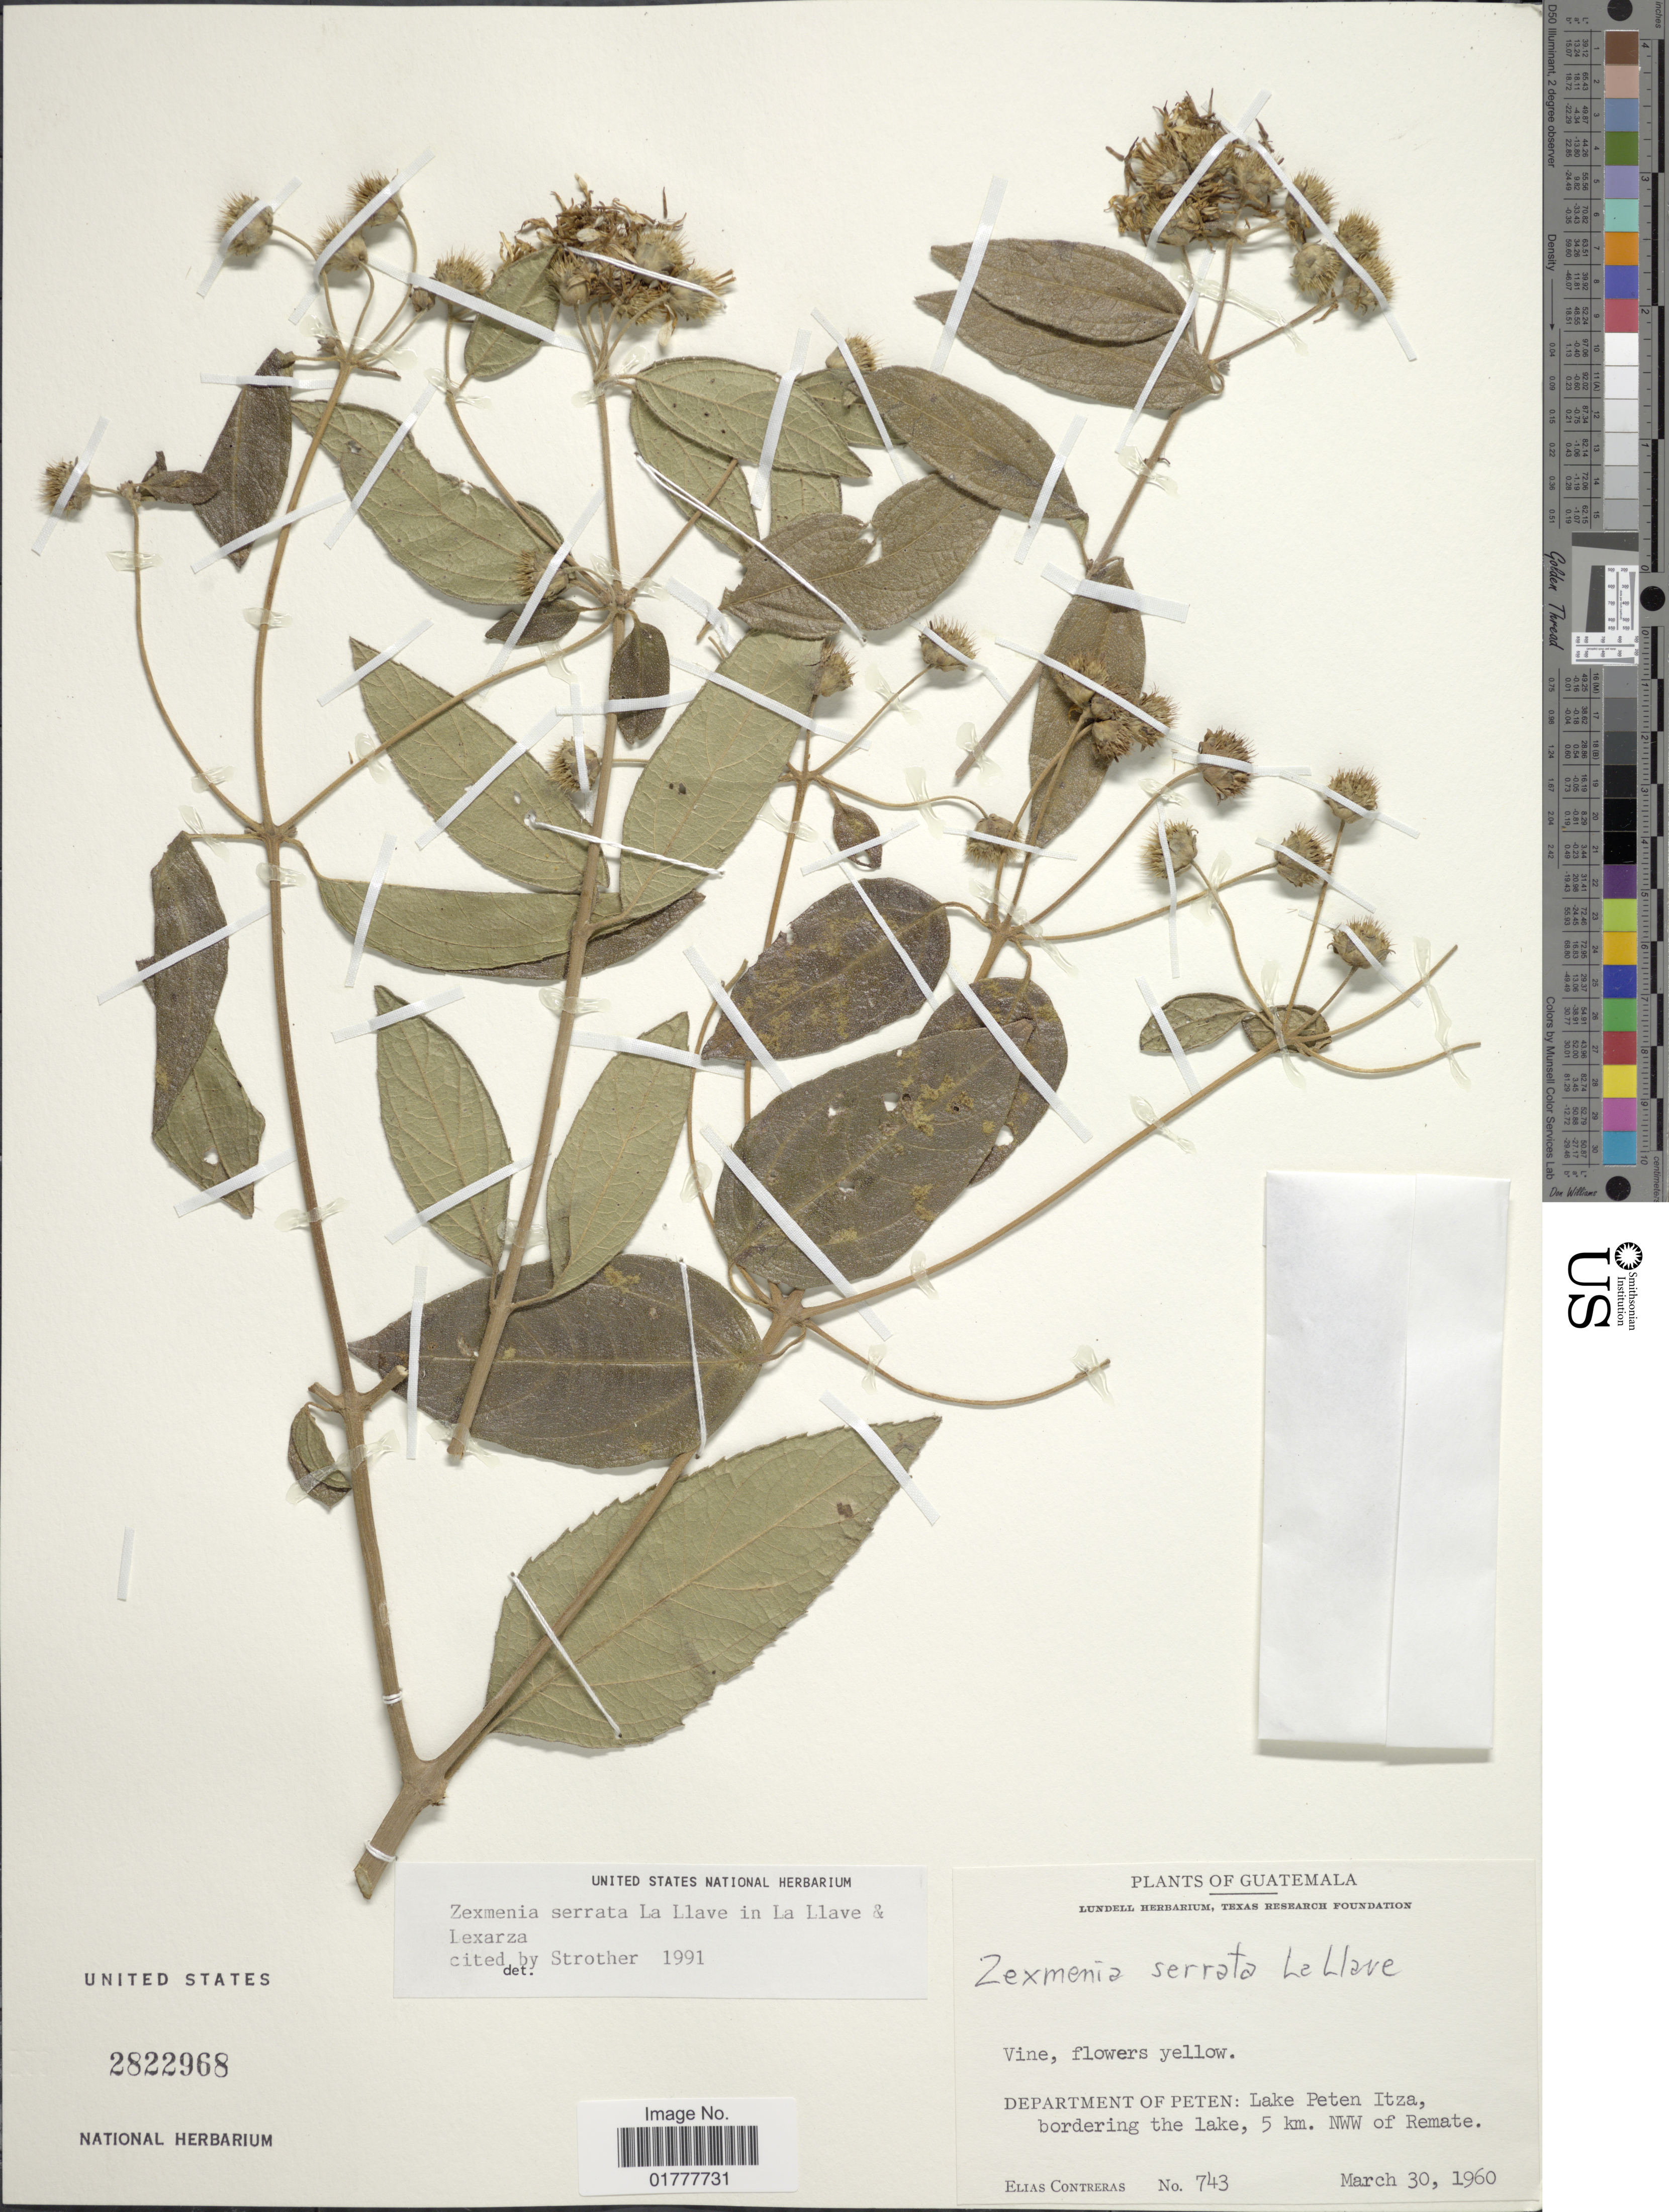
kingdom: Plantae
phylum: Tracheophyta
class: Magnoliopsida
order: Asterales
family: Asteraceae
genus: Zexmenia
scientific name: Zexmenia serrata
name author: La Llave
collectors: E. Contreras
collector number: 743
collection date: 1960-03-30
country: Guatemala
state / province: El Petén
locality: Department of Peten: Lake Peten Itza, bordering the lake, 5 km NWW of Remate.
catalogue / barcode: US 2822968